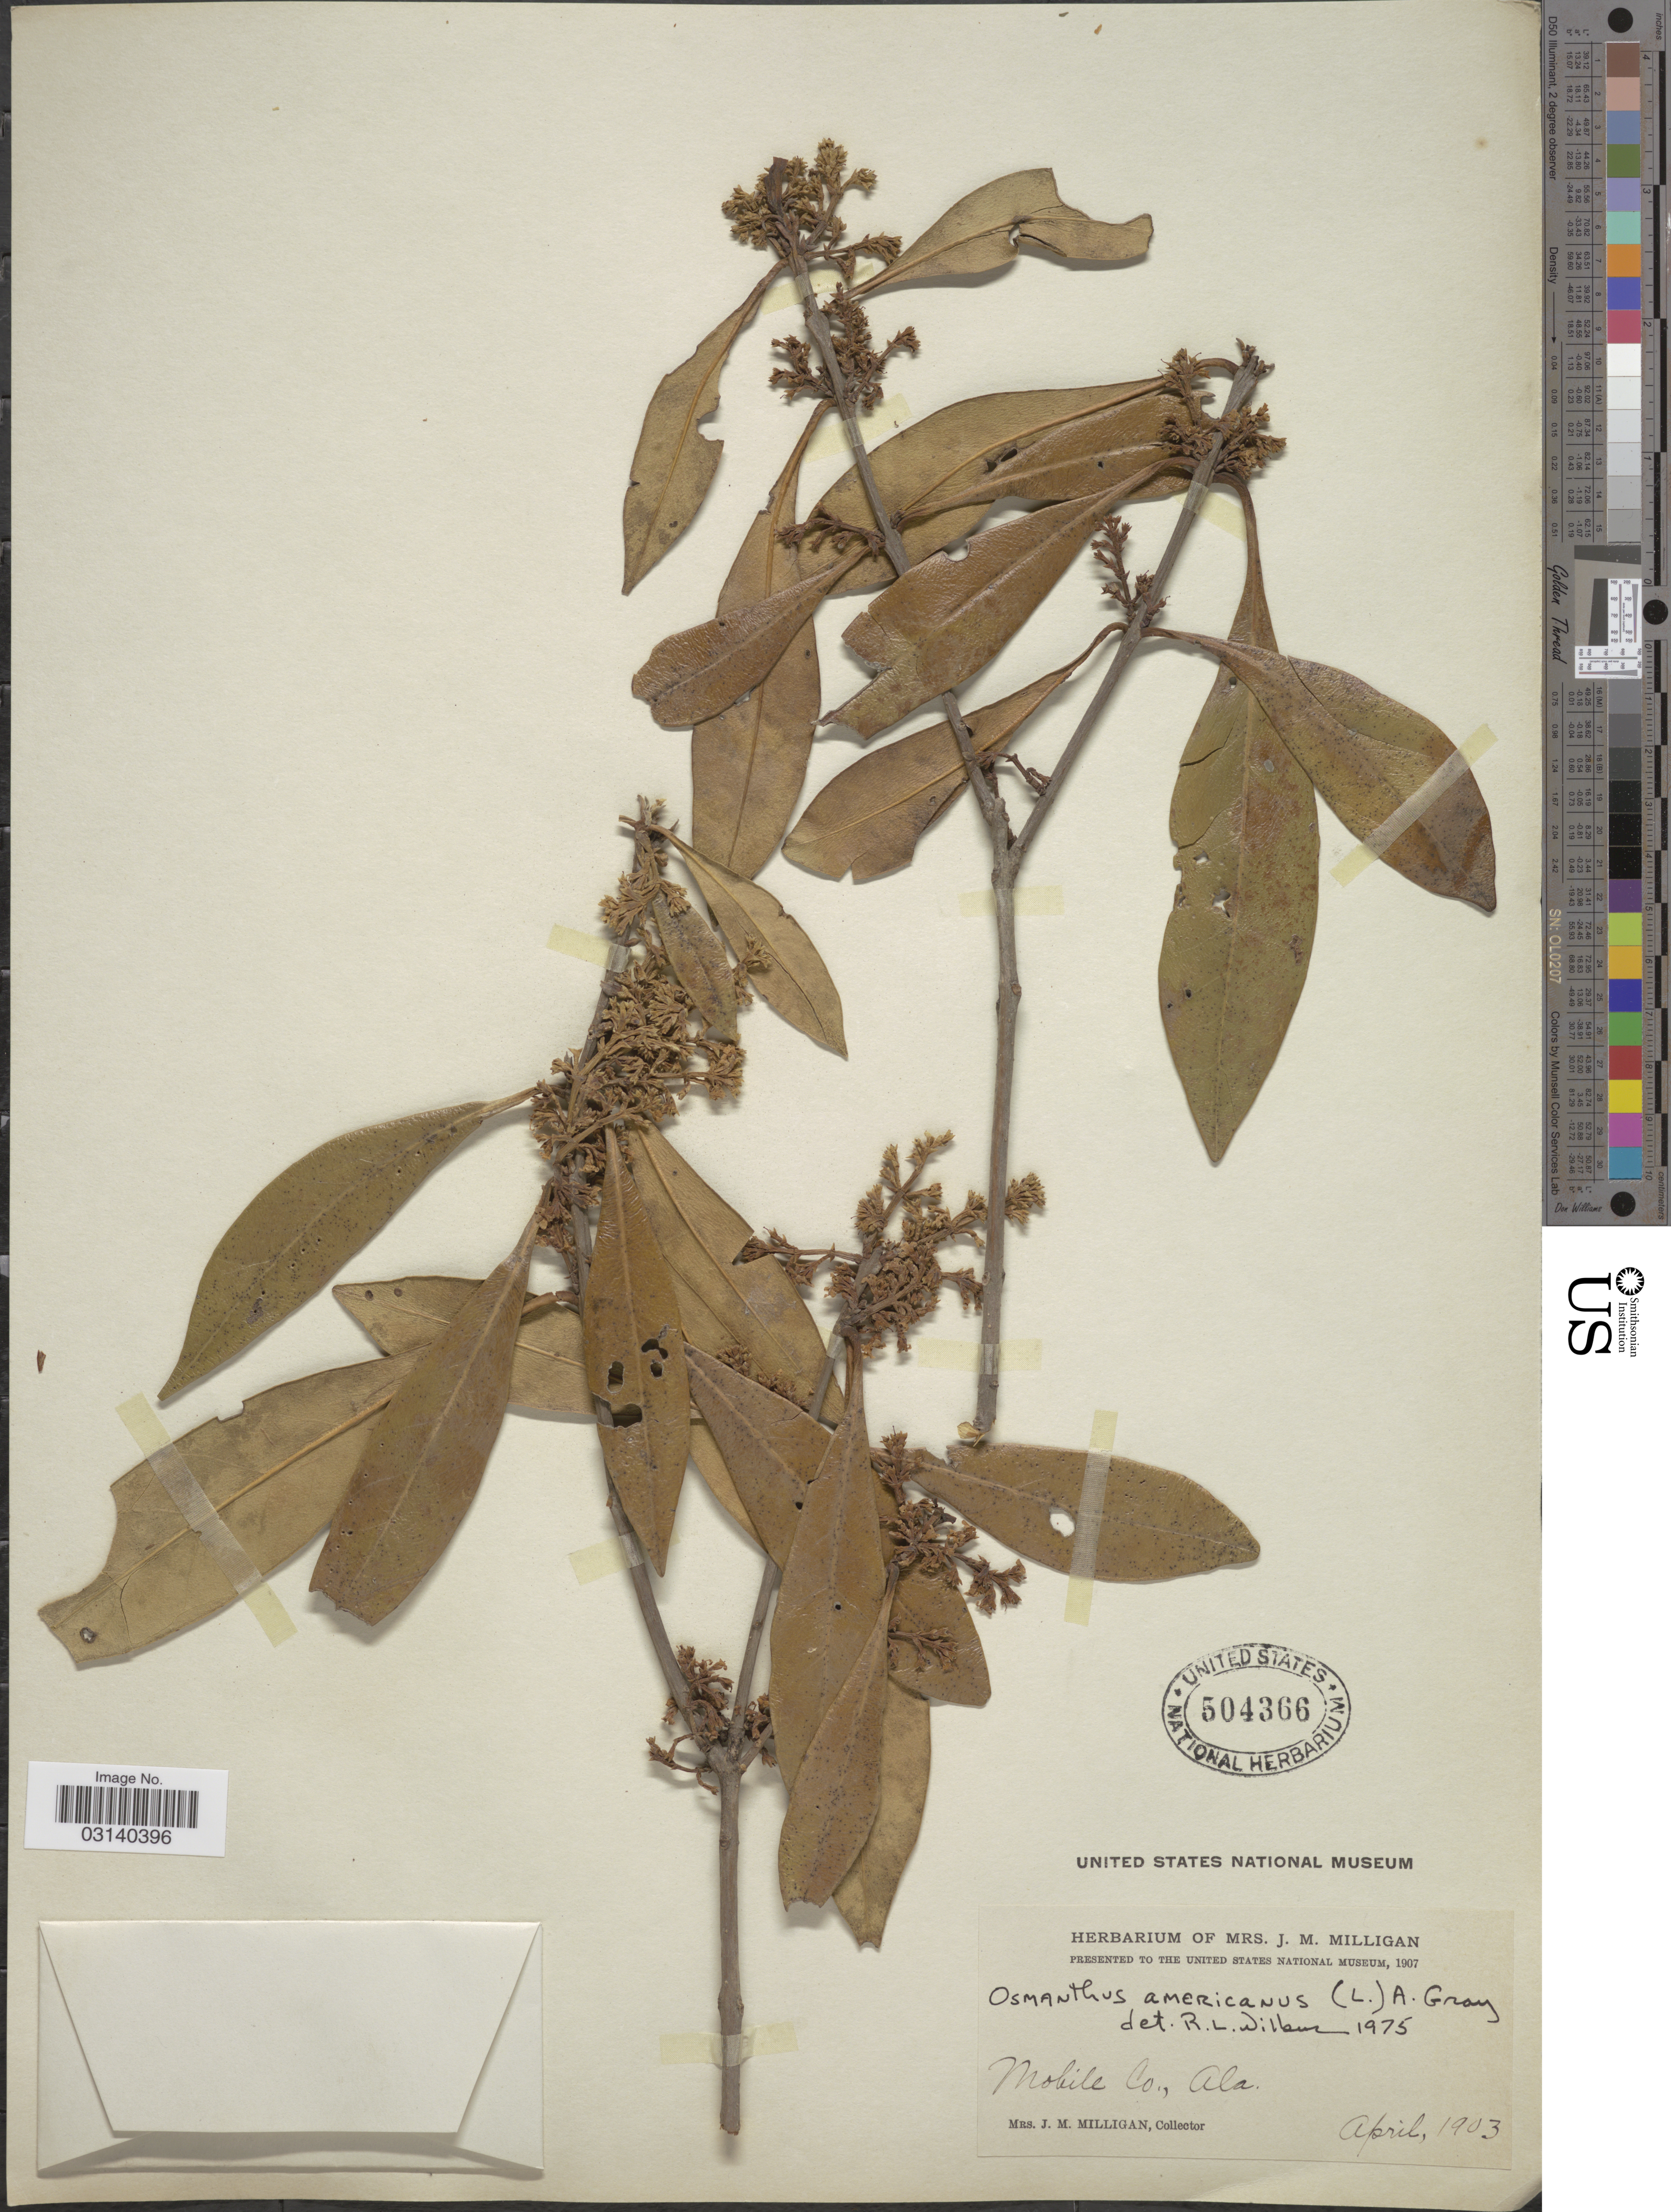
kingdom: Plantae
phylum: Tracheophyta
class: Magnoliopsida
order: Lamiales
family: Oleaceae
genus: Osmanthus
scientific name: Osmanthus americanus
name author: (L.) A. Gray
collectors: J. Milligan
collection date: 1903-04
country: United States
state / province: Alabama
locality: Mobile Co., Ala.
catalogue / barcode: US 504366